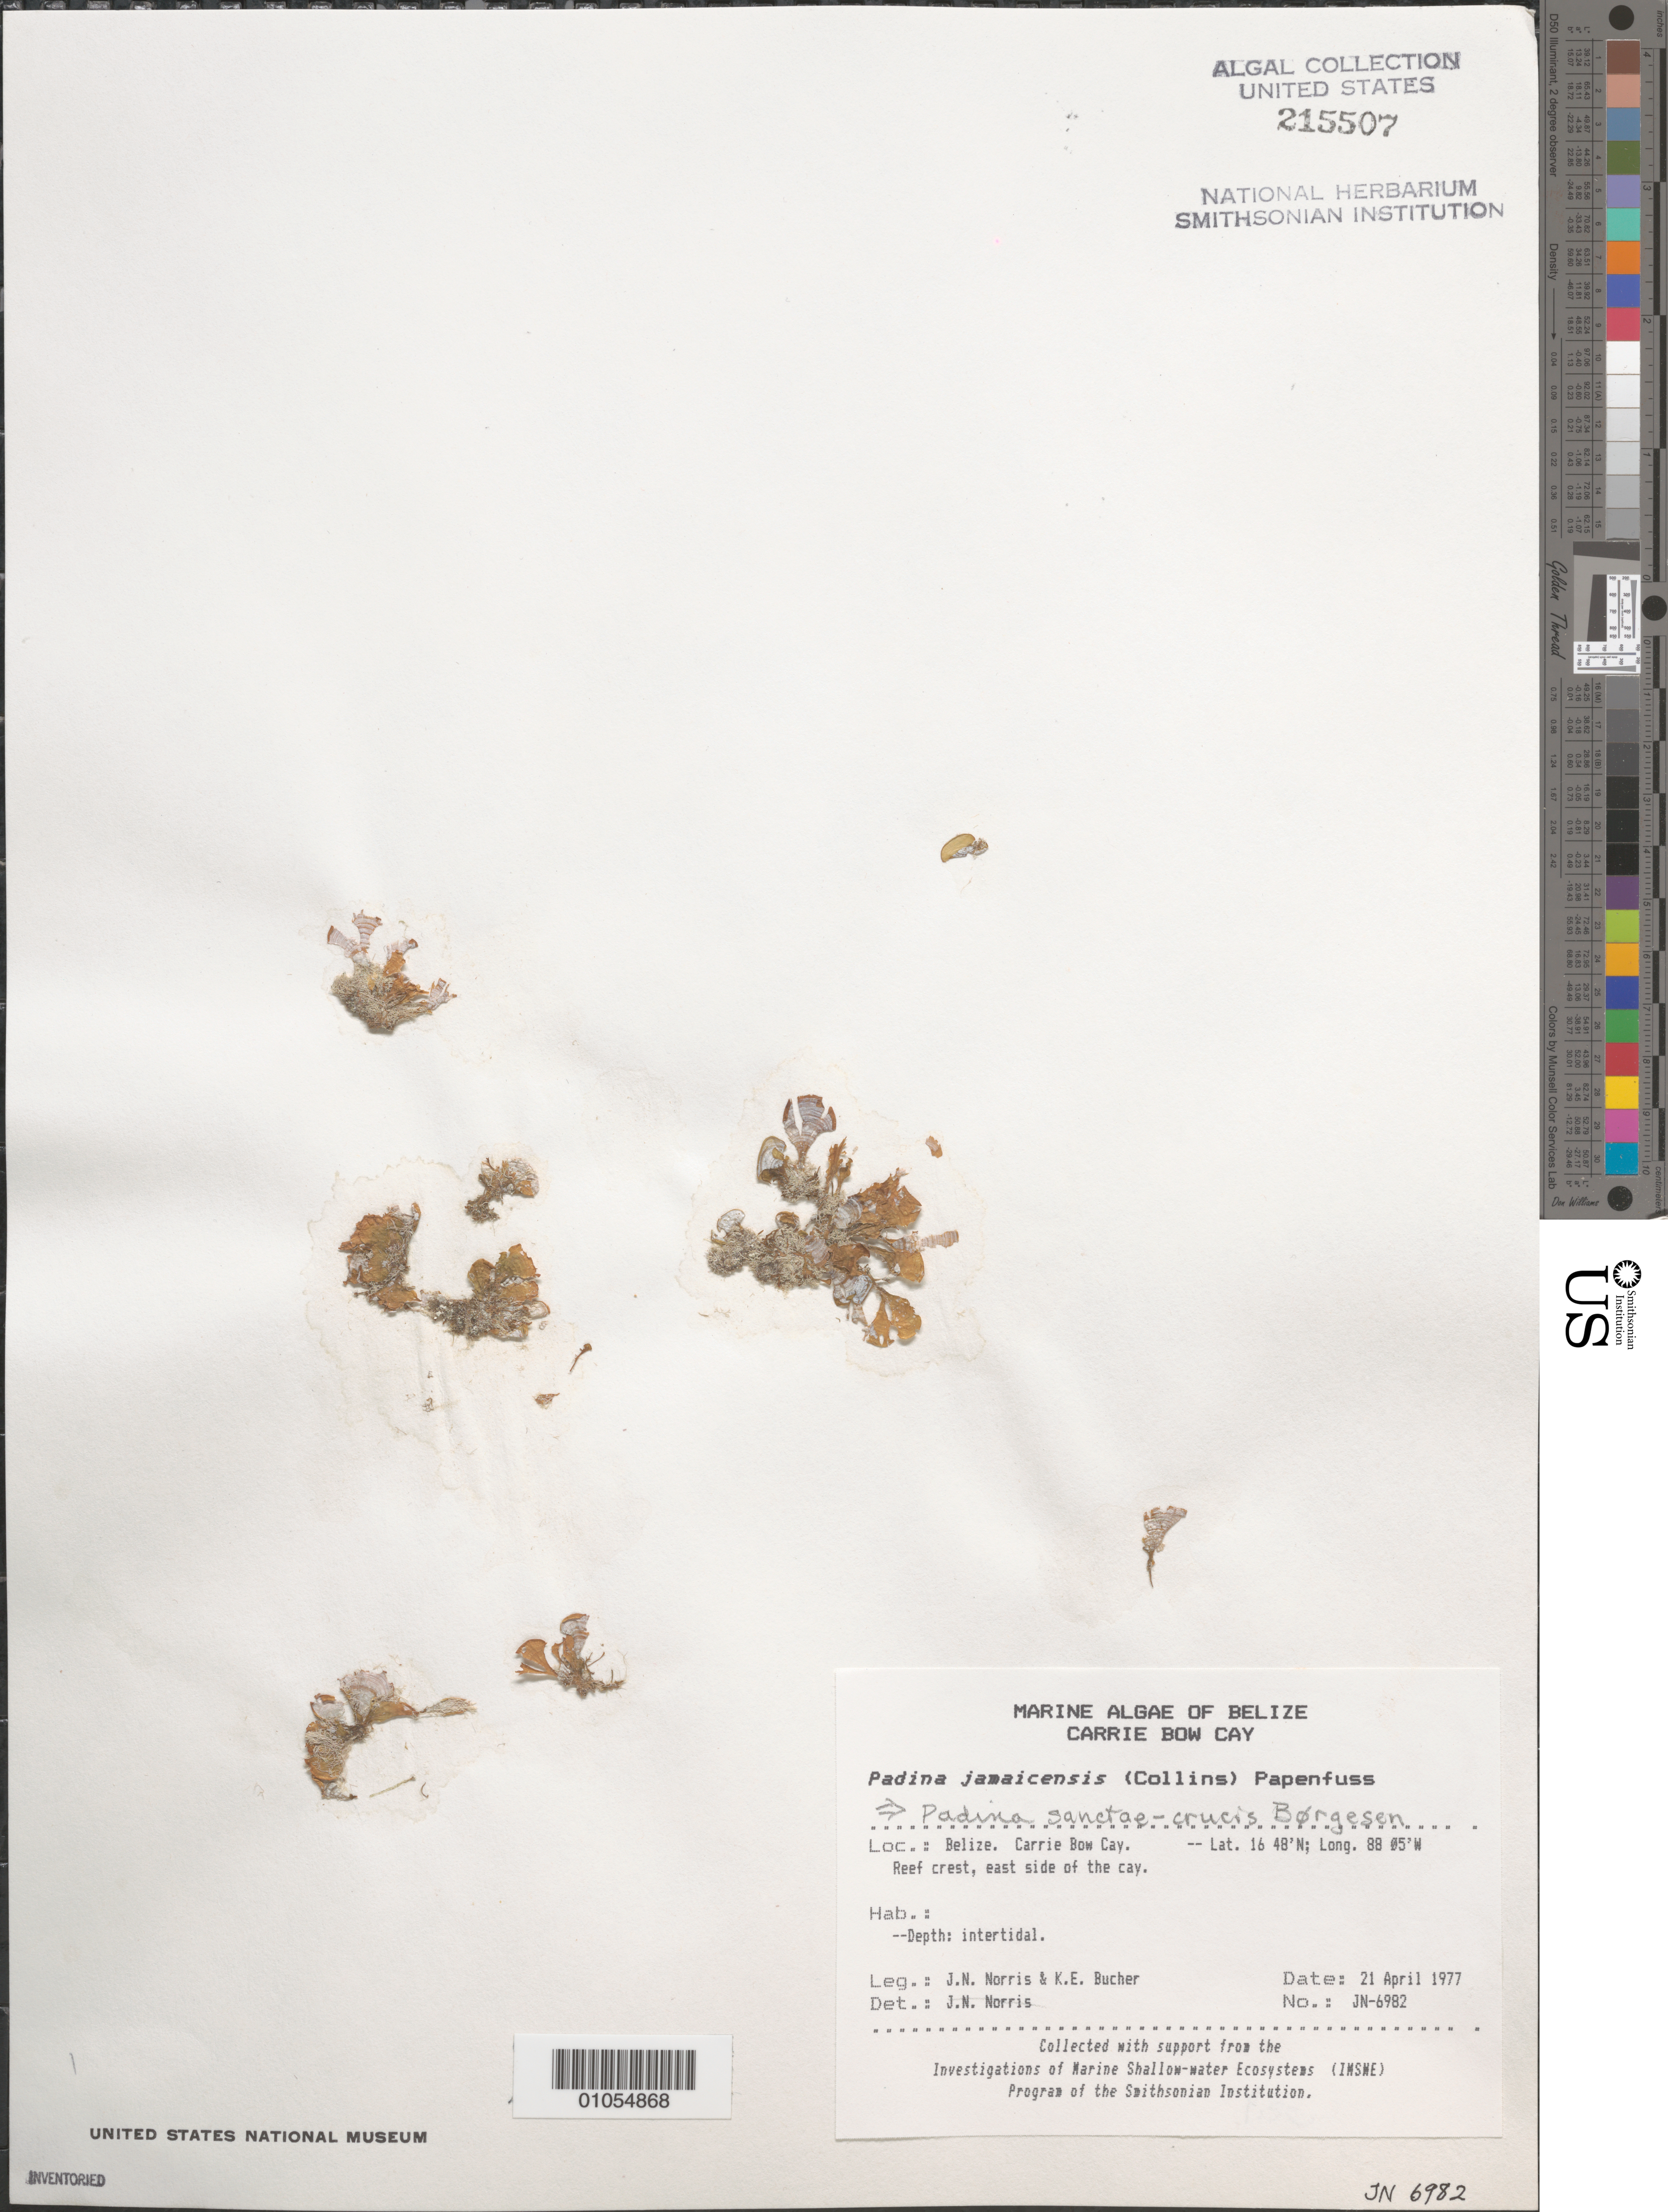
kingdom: Chromista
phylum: Ochrophyta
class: Phaeophyceae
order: Dictyotales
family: Dictyotaceae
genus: Padina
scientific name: Padina sanctae-crucis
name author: Børgesen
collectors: J. N. Norris & K. E. Bucher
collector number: JN-6982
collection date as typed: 21 Apr 1977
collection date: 1977-04-21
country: Belize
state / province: Stann Creek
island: Carrie Bow Cay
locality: Reef crest, east side of cay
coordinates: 16 48'N, 88 05'W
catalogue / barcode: US 215507